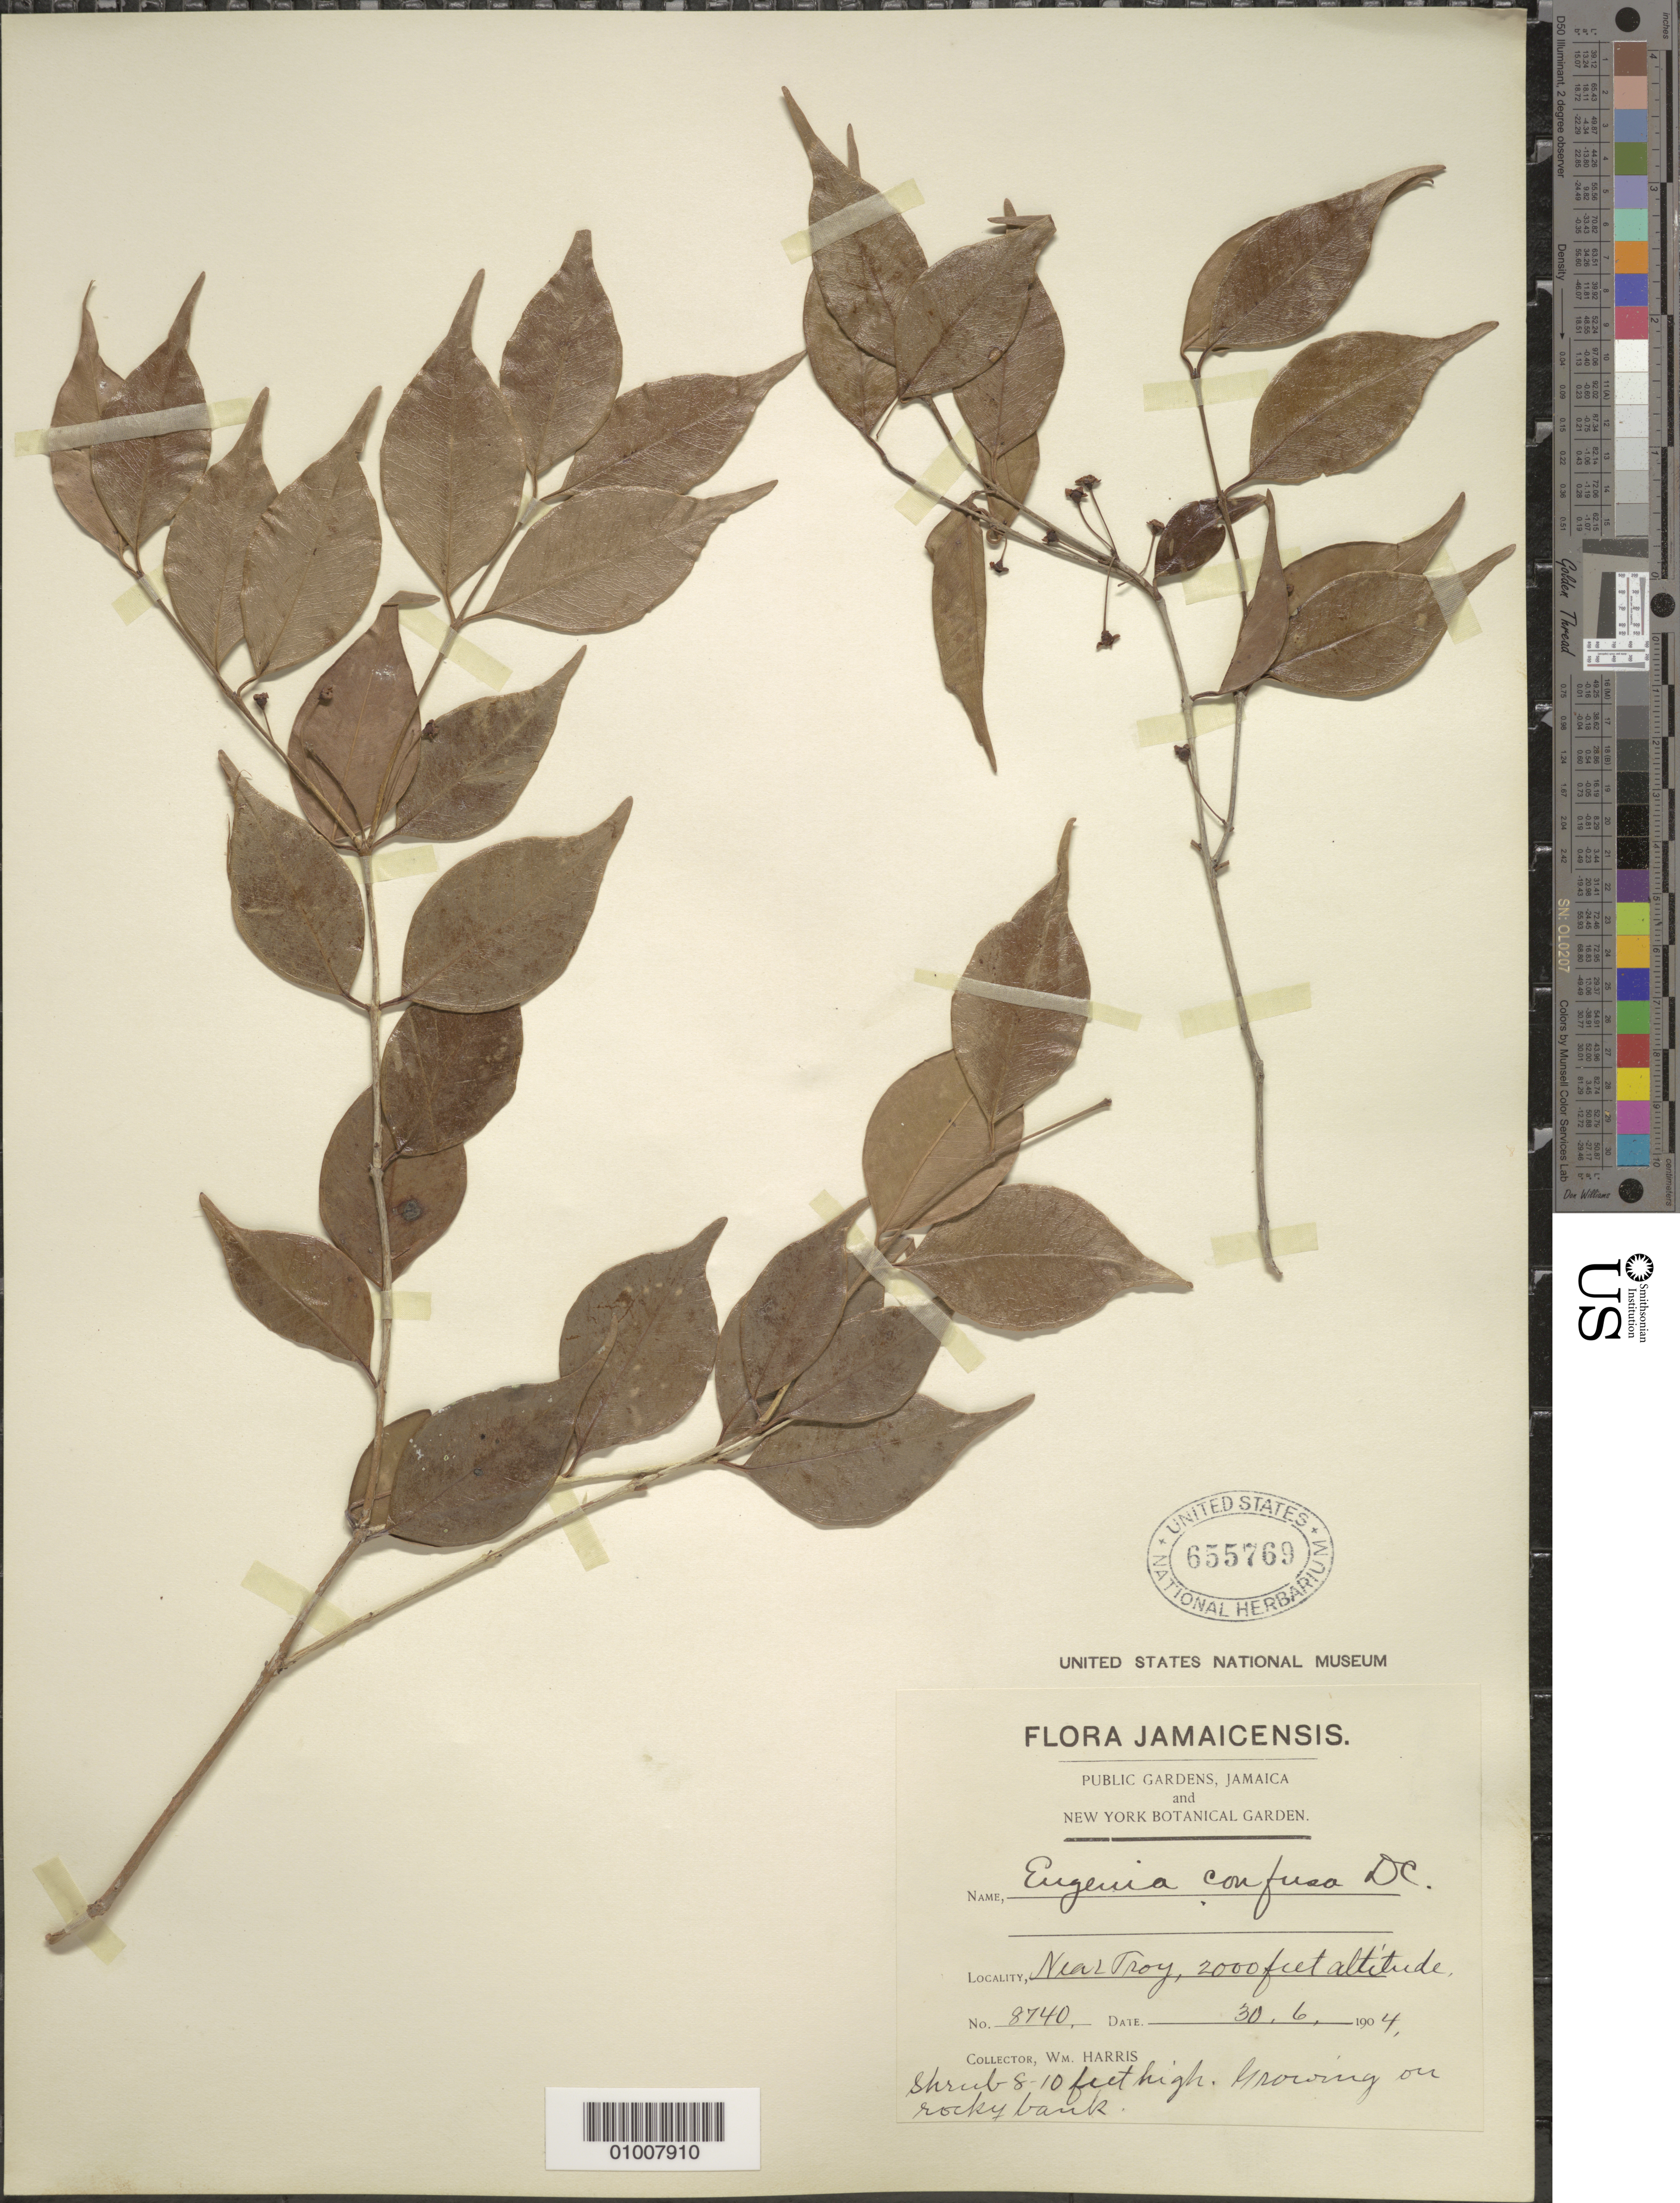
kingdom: Plantae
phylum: Tracheophyta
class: Magnoliopsida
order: Myrtales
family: Myrtaceae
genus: Eugenia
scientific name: Eugenia confusa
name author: DC.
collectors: W. Harris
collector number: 8740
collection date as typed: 30 Jun 1904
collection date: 1904-06-30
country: Jamaica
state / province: Trelawny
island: Jamaica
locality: Near Troy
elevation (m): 610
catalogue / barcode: US 655769